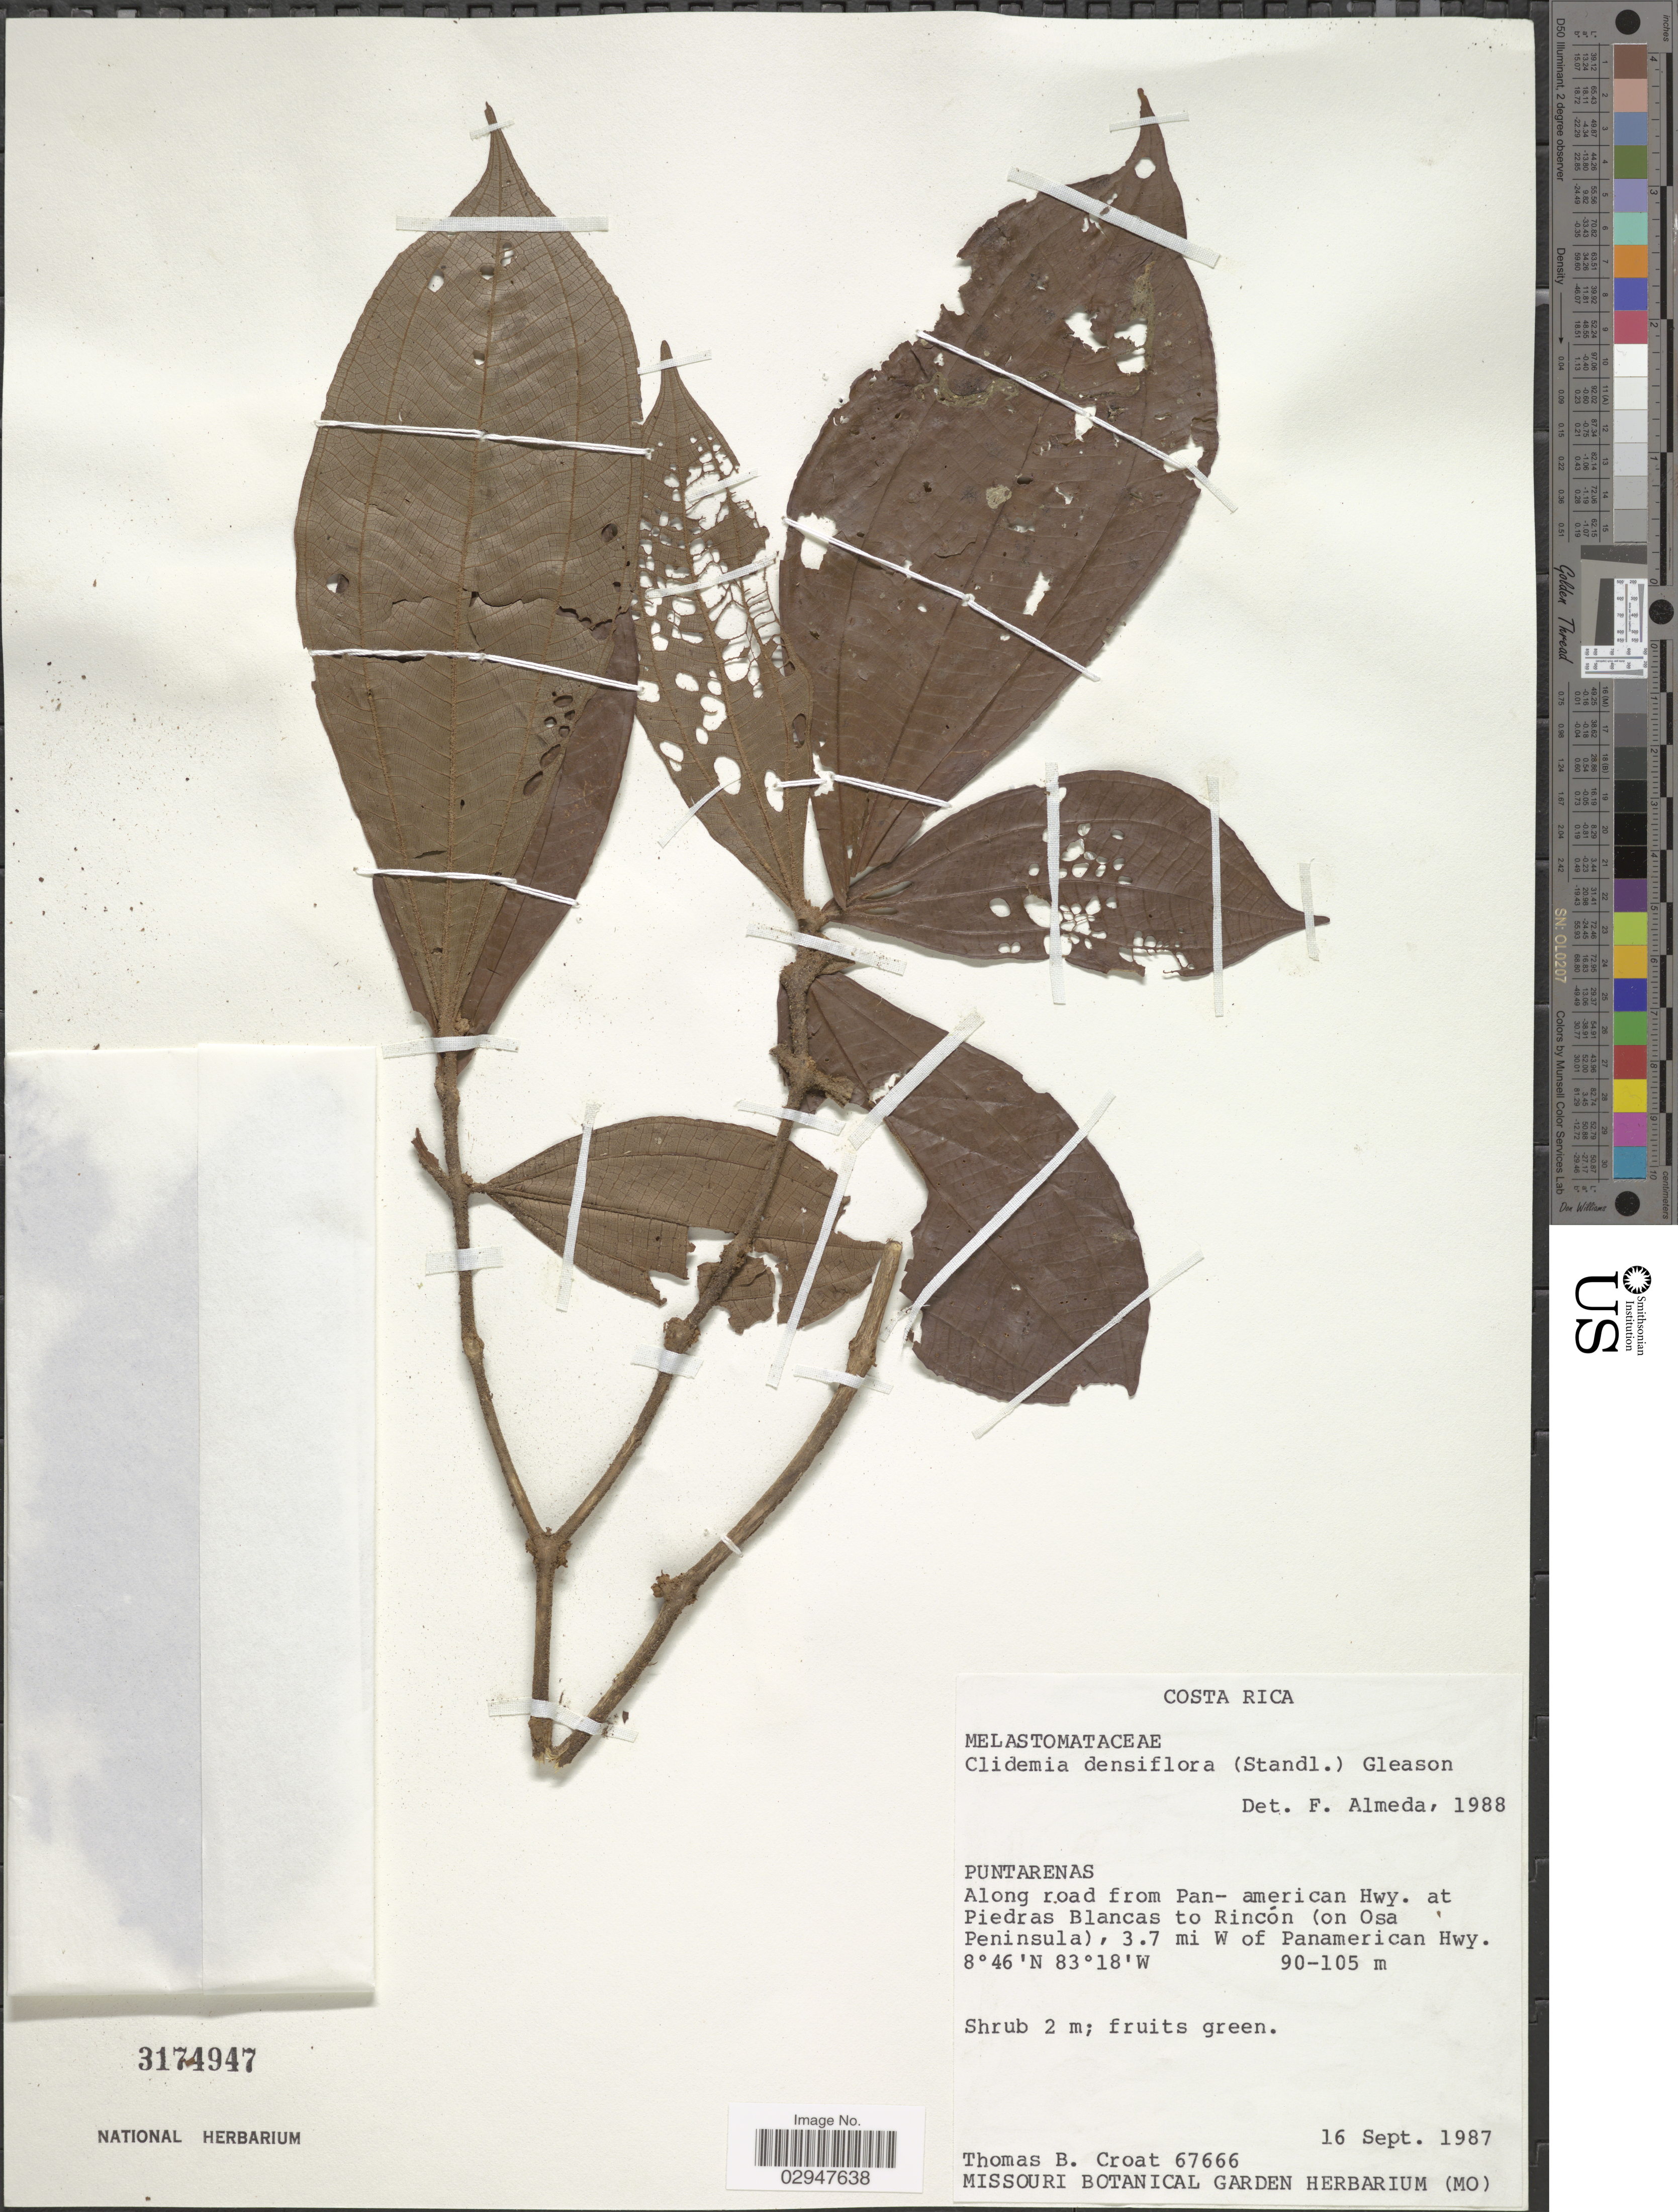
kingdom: Plantae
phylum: Tracheophyta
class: Magnoliopsida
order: Myrtales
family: Melastomataceae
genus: Clidemia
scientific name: Clidemia densiflora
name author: Gleason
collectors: T. B. Croat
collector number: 67666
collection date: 1987-09-16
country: Costa Rica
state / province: Puntarenas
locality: Along road from Pan- american Hwy. at Piedras Blancas to Rincón (on Osa Peninsula), 3.7 mi W of Panamerican Hwy.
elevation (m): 90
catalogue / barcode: US 3174947